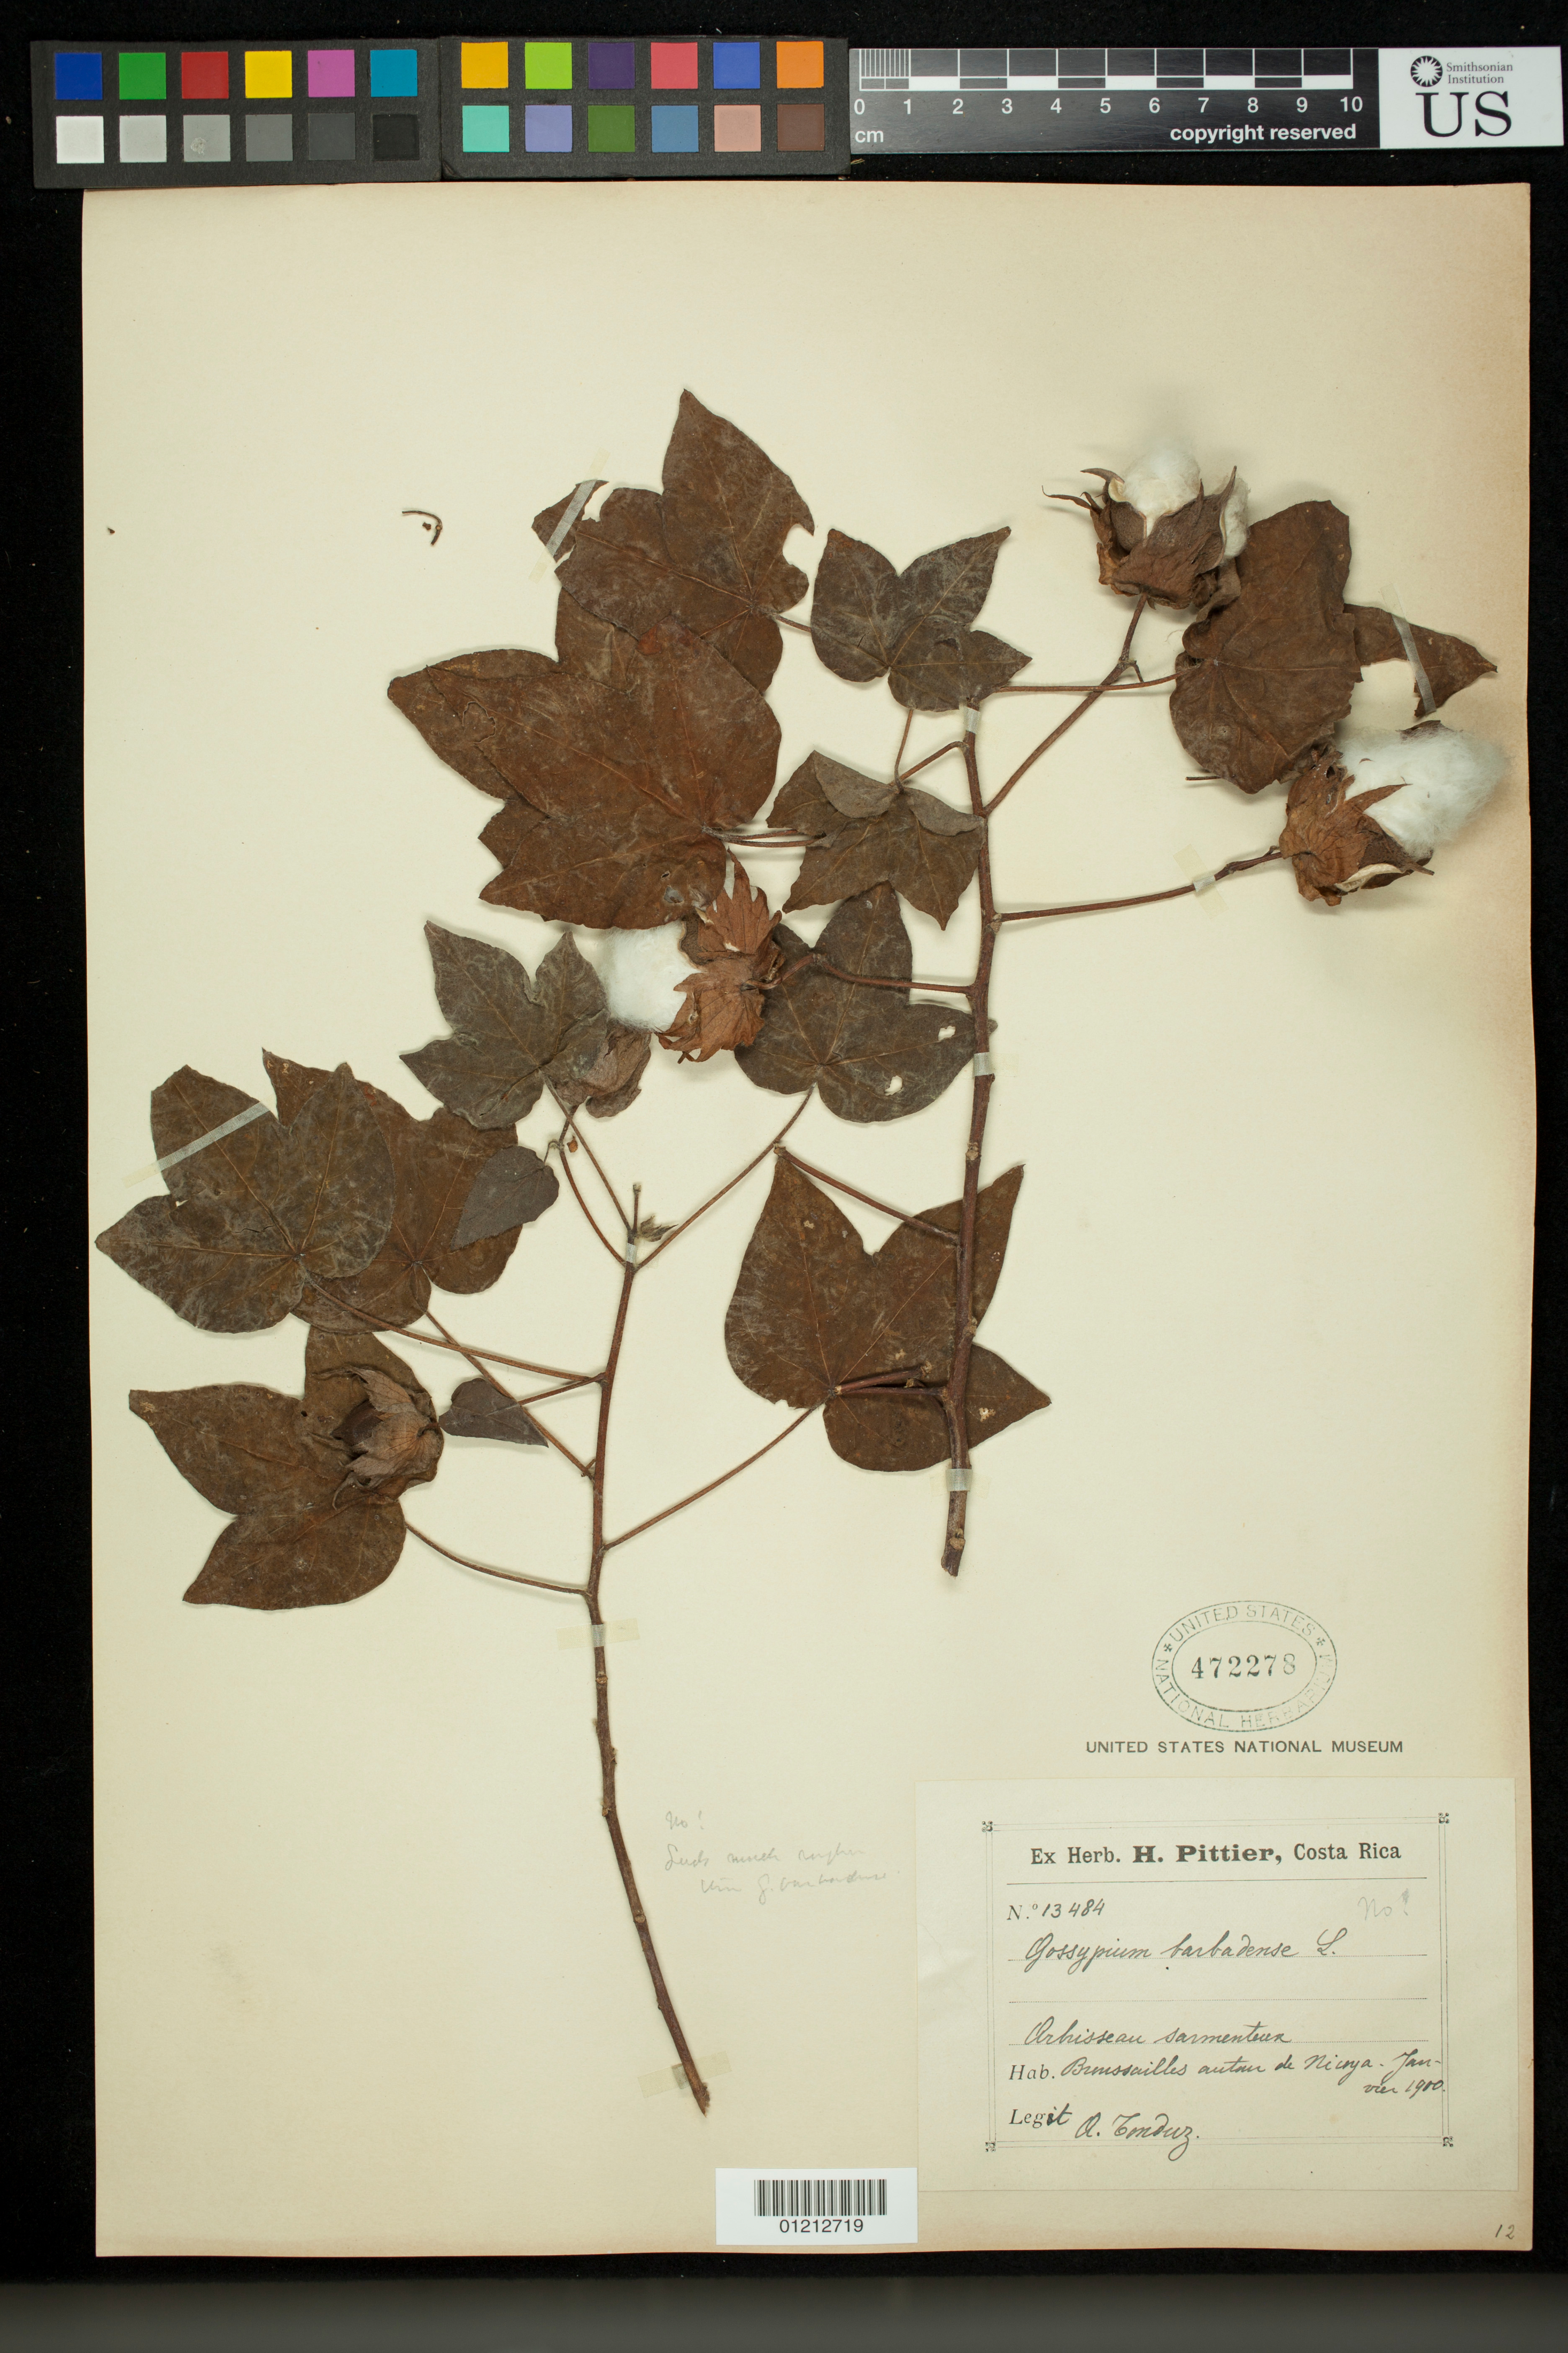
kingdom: Plantae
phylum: Tracheophyta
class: Magnoliopsida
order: Malvales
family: Malvaceae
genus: Gossypium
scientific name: Gossypium barbadense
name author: L.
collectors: A. Tonduz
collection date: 1901-01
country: Costa Rica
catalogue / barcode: US 472278